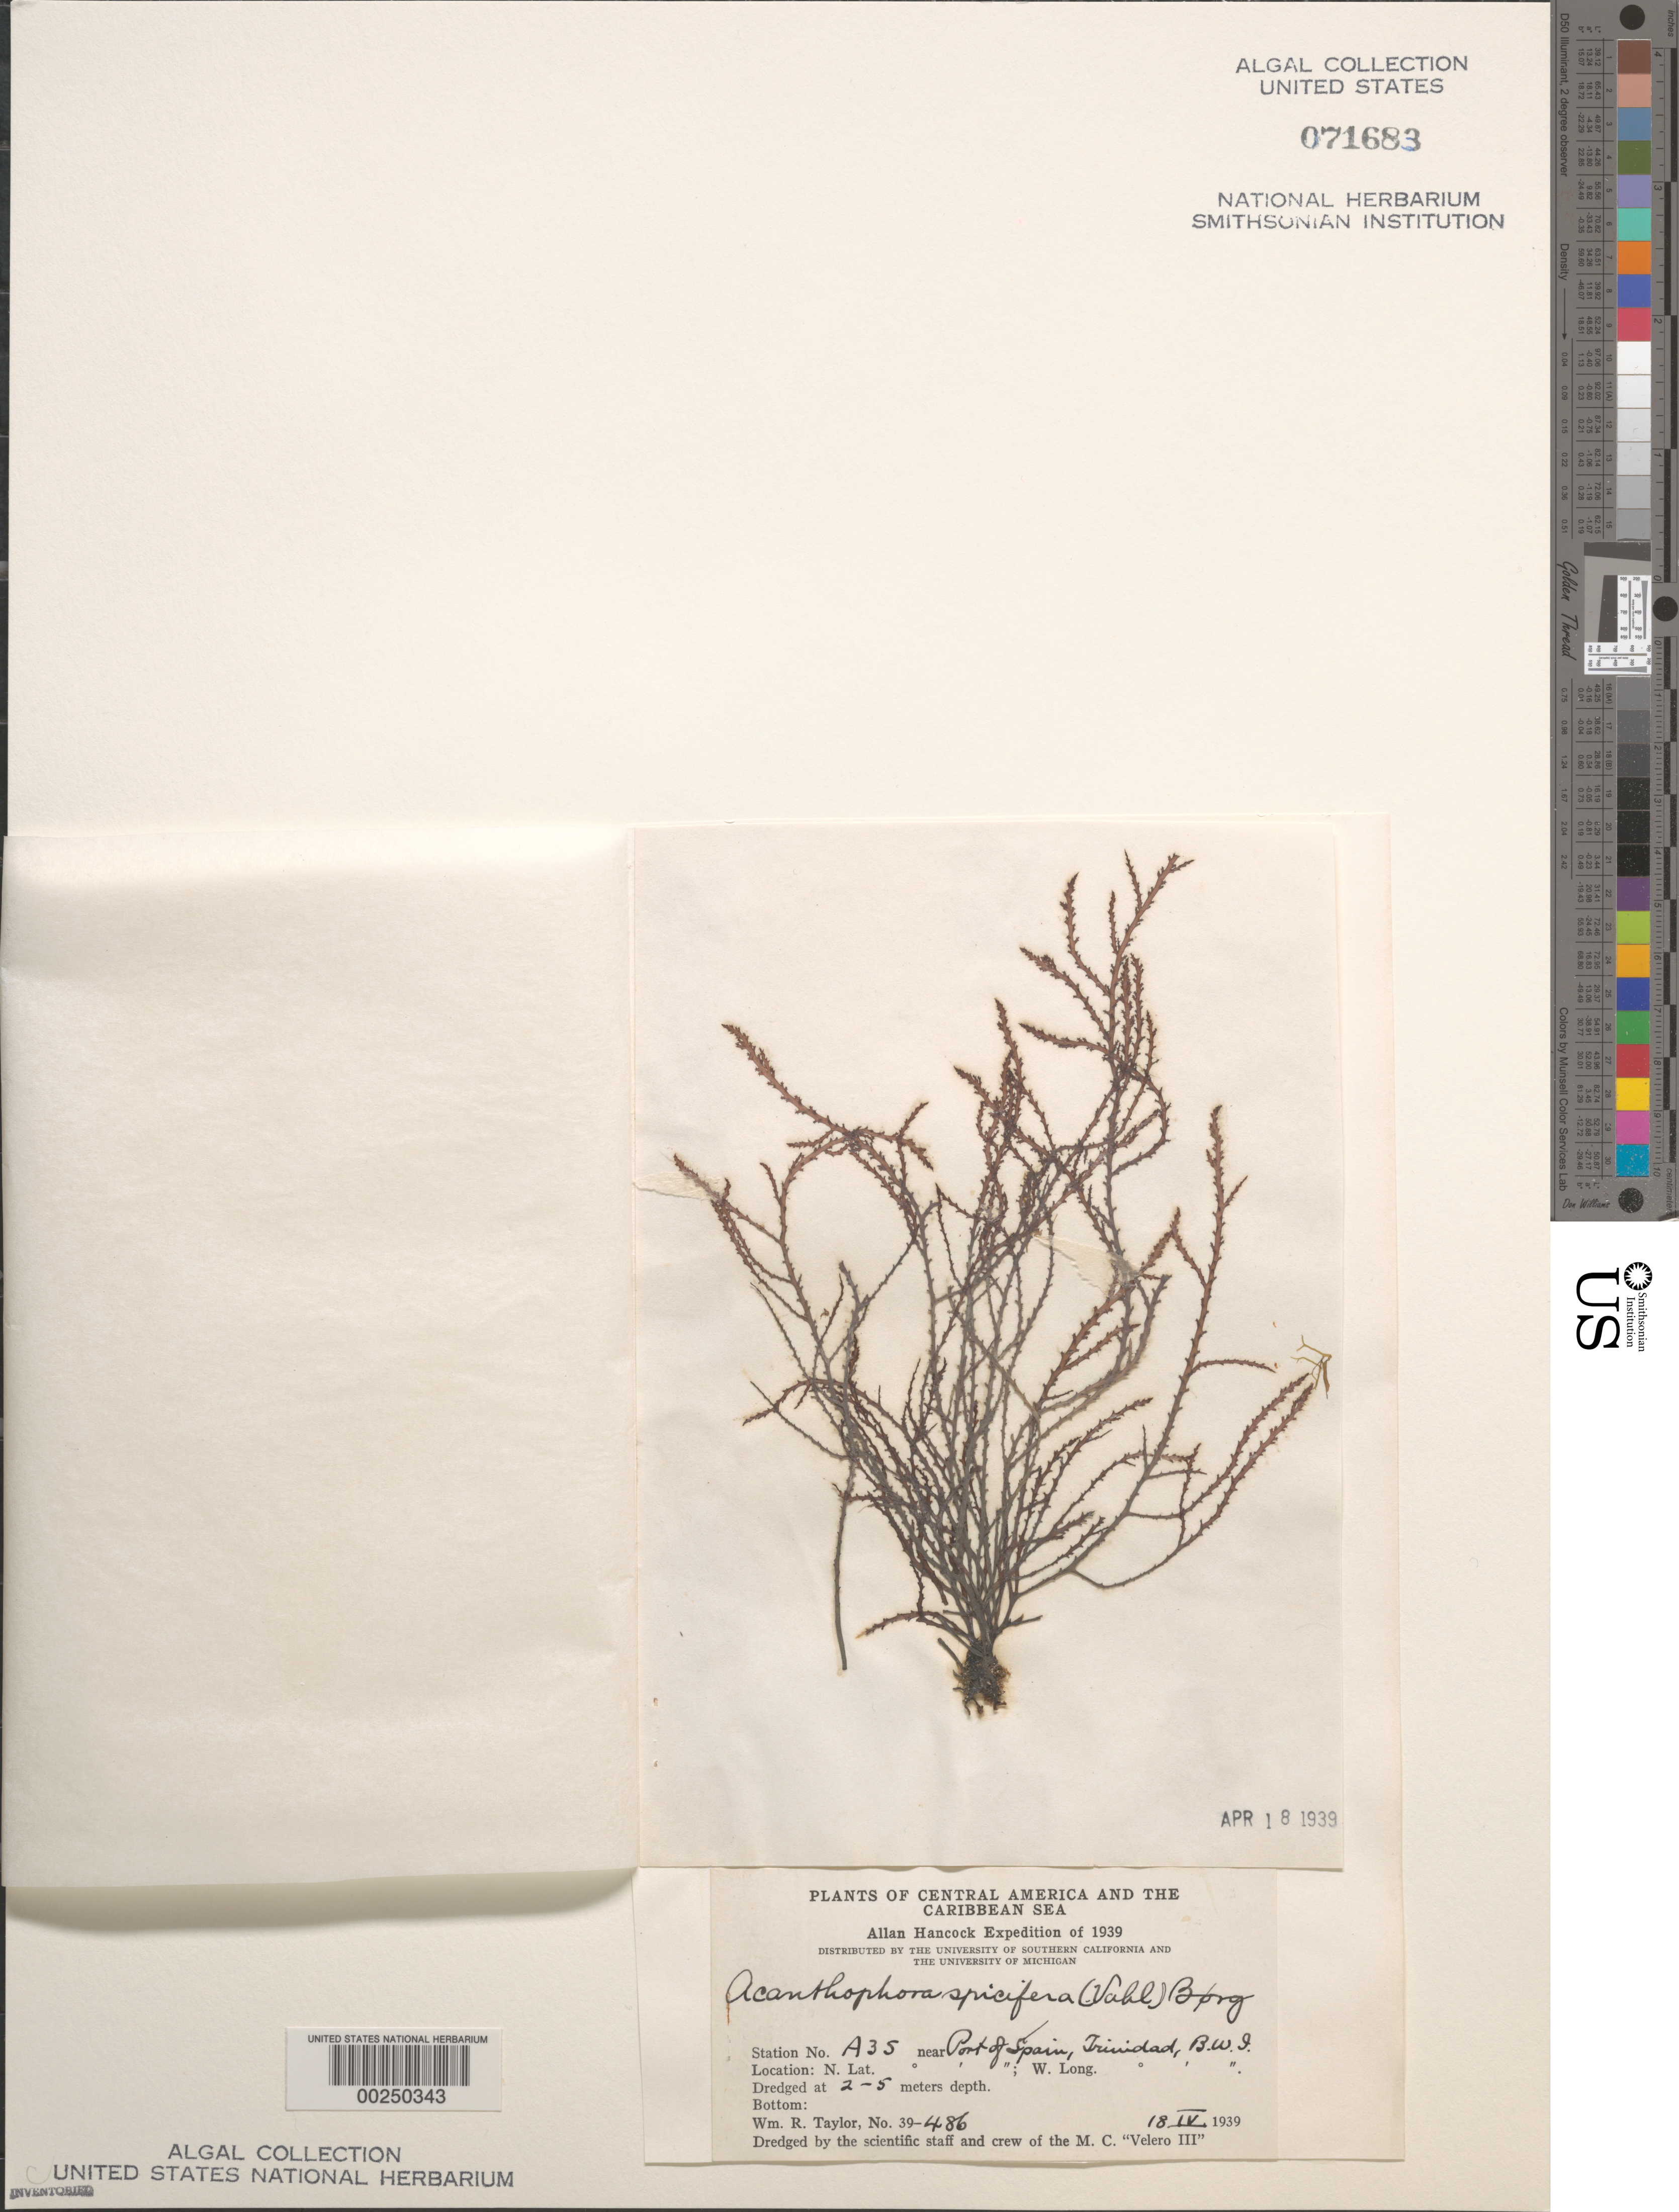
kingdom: Plantae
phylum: Rhodophyta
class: Florideophyceae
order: Ceramiales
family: Rhodomelaceae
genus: Acanthophora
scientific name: Acanthophora spicifera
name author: (Vahl) Børgesen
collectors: W. R. Taylor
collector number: WRT 39-486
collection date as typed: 18 Apr 1939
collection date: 1939-04-18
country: Trinidad and Tobago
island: Trinidad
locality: Port of Spain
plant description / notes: Allan Hancock Expedition of 1939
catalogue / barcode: US 71683